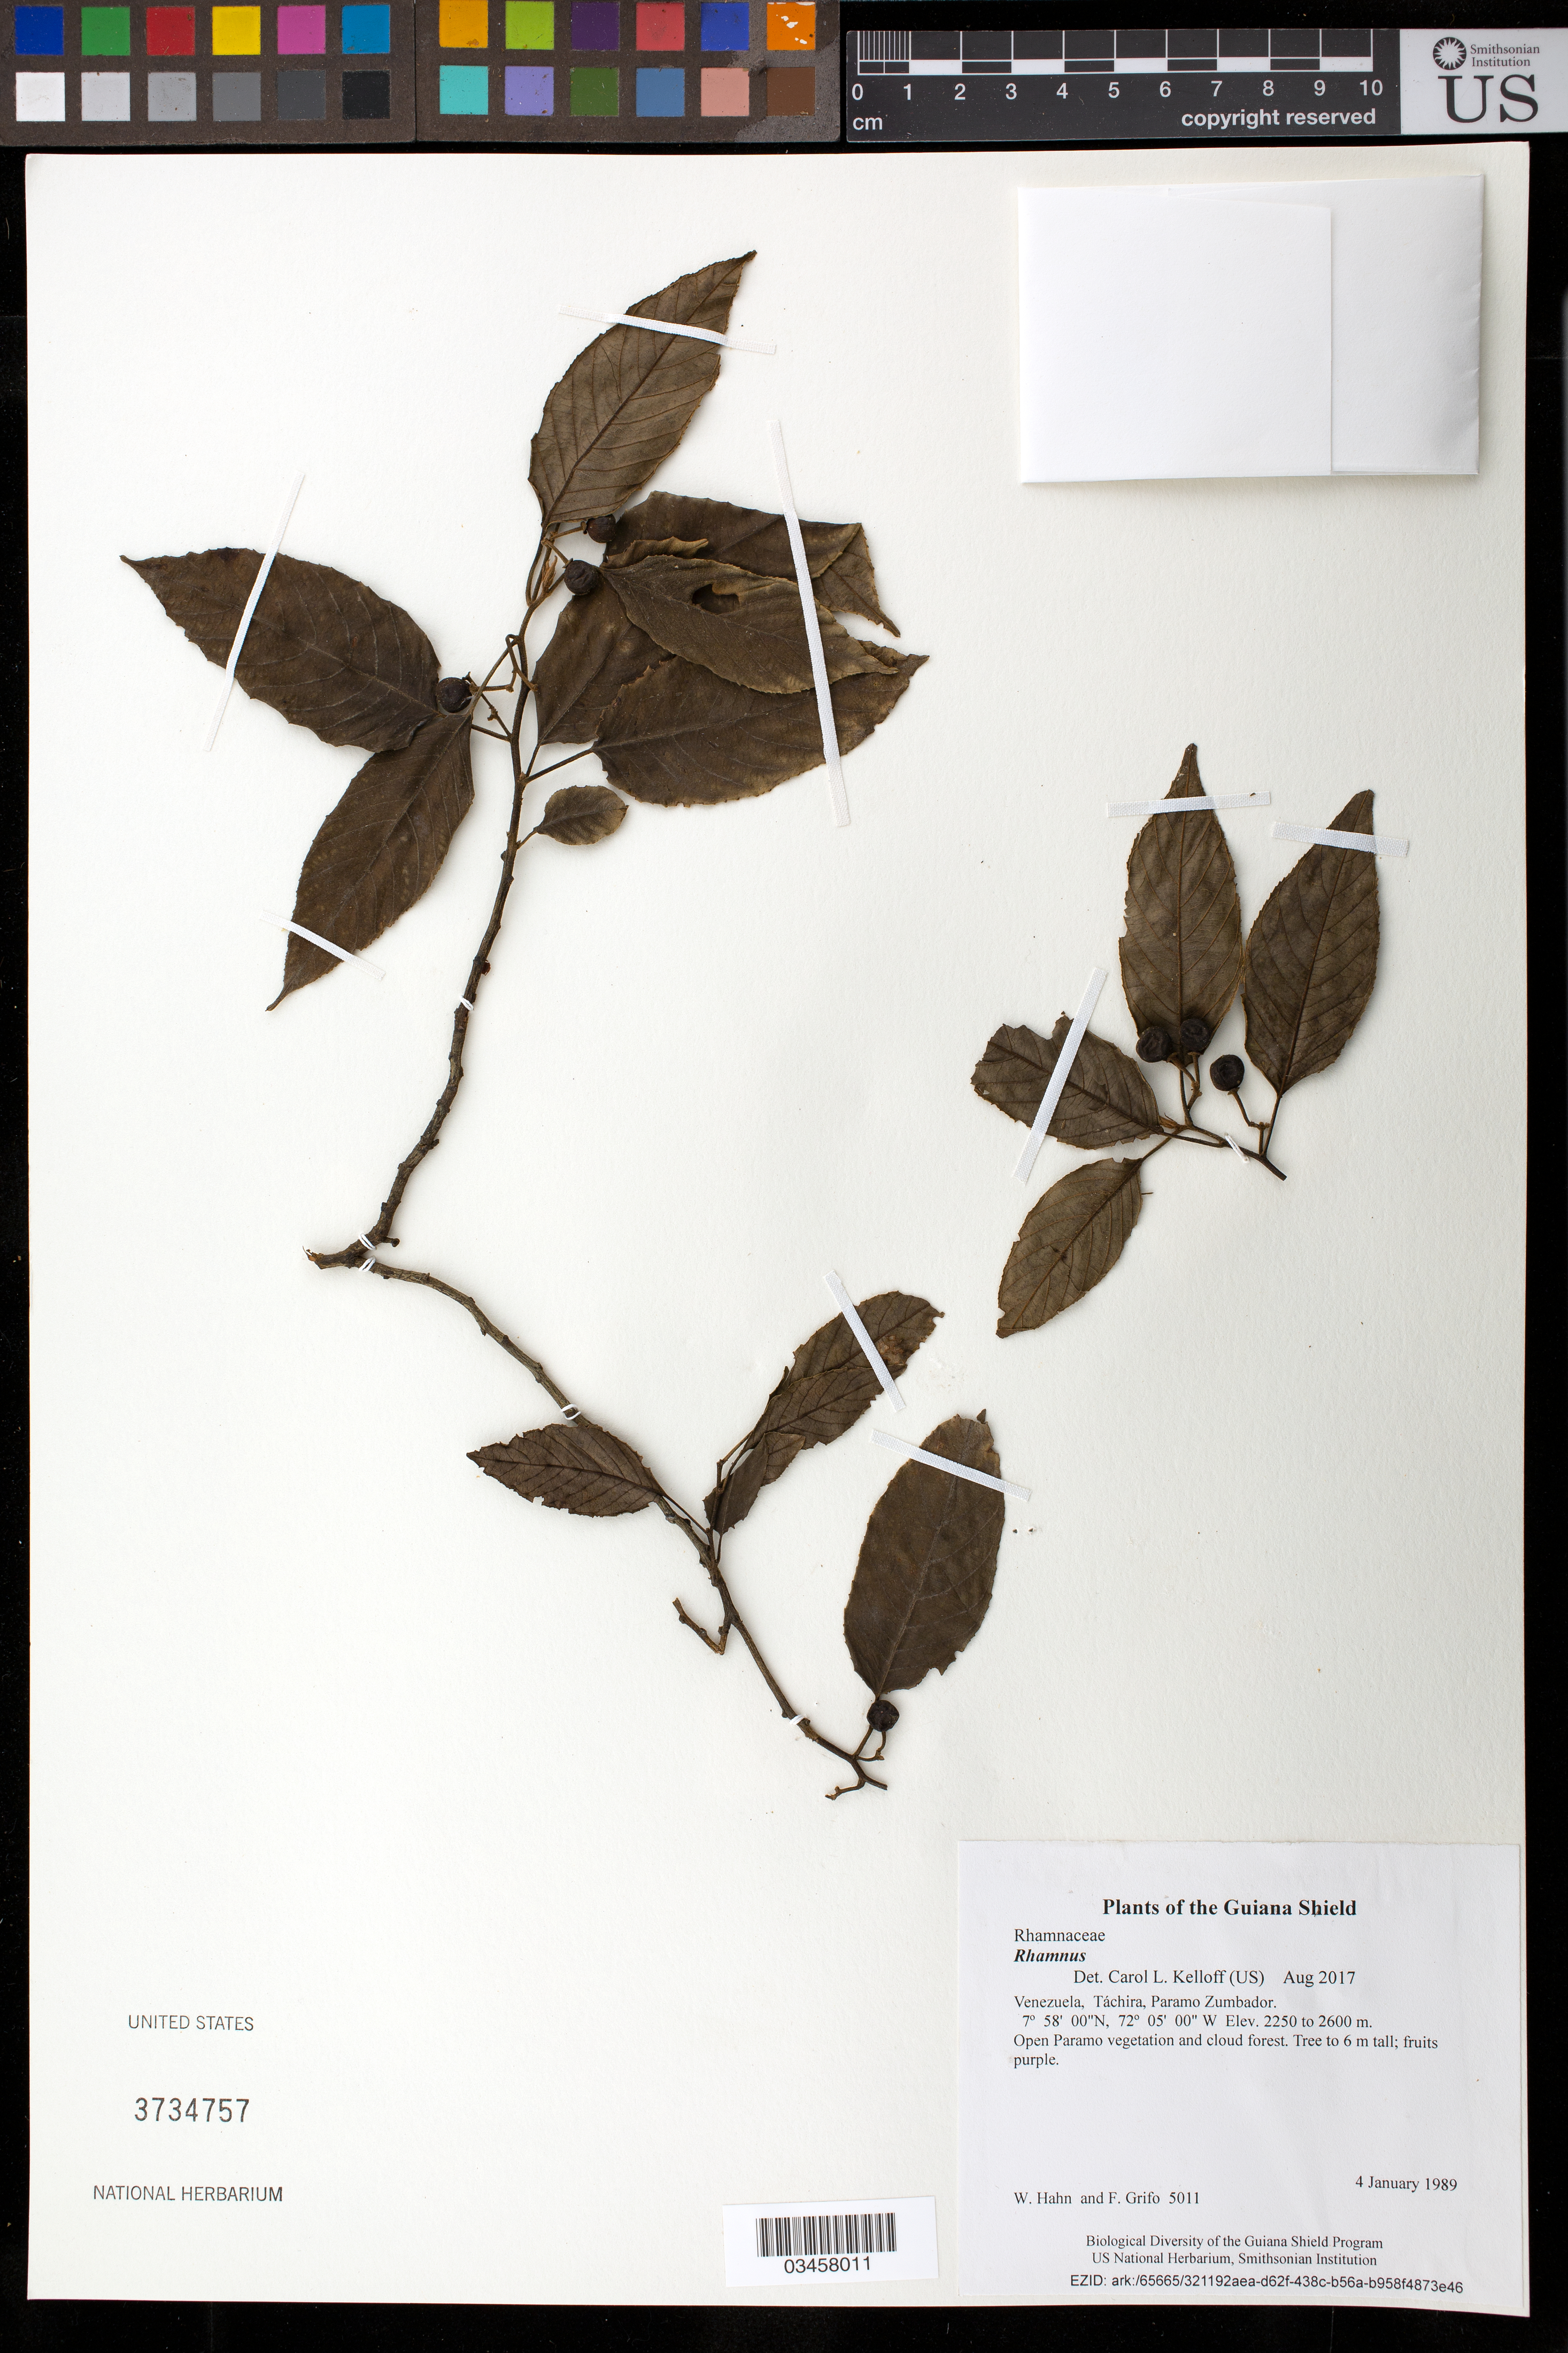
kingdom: Plantae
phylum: Tracheophyta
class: Magnoliopsida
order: Rosales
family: Rhamnaceae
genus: Rhamnus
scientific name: Rhamnus sp.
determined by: Kelloff, Carol L., (US), Smithsonian Institution - National Museum of Natural History (UNITED STATES)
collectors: W. Hahn & F. Grifo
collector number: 5011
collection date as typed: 4 January 1989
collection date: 1989-01-04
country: Venezuela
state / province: Táchira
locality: Paramo Zumbador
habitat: Open Paramo vegetation and cloud forest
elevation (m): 2250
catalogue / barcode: US 3734757